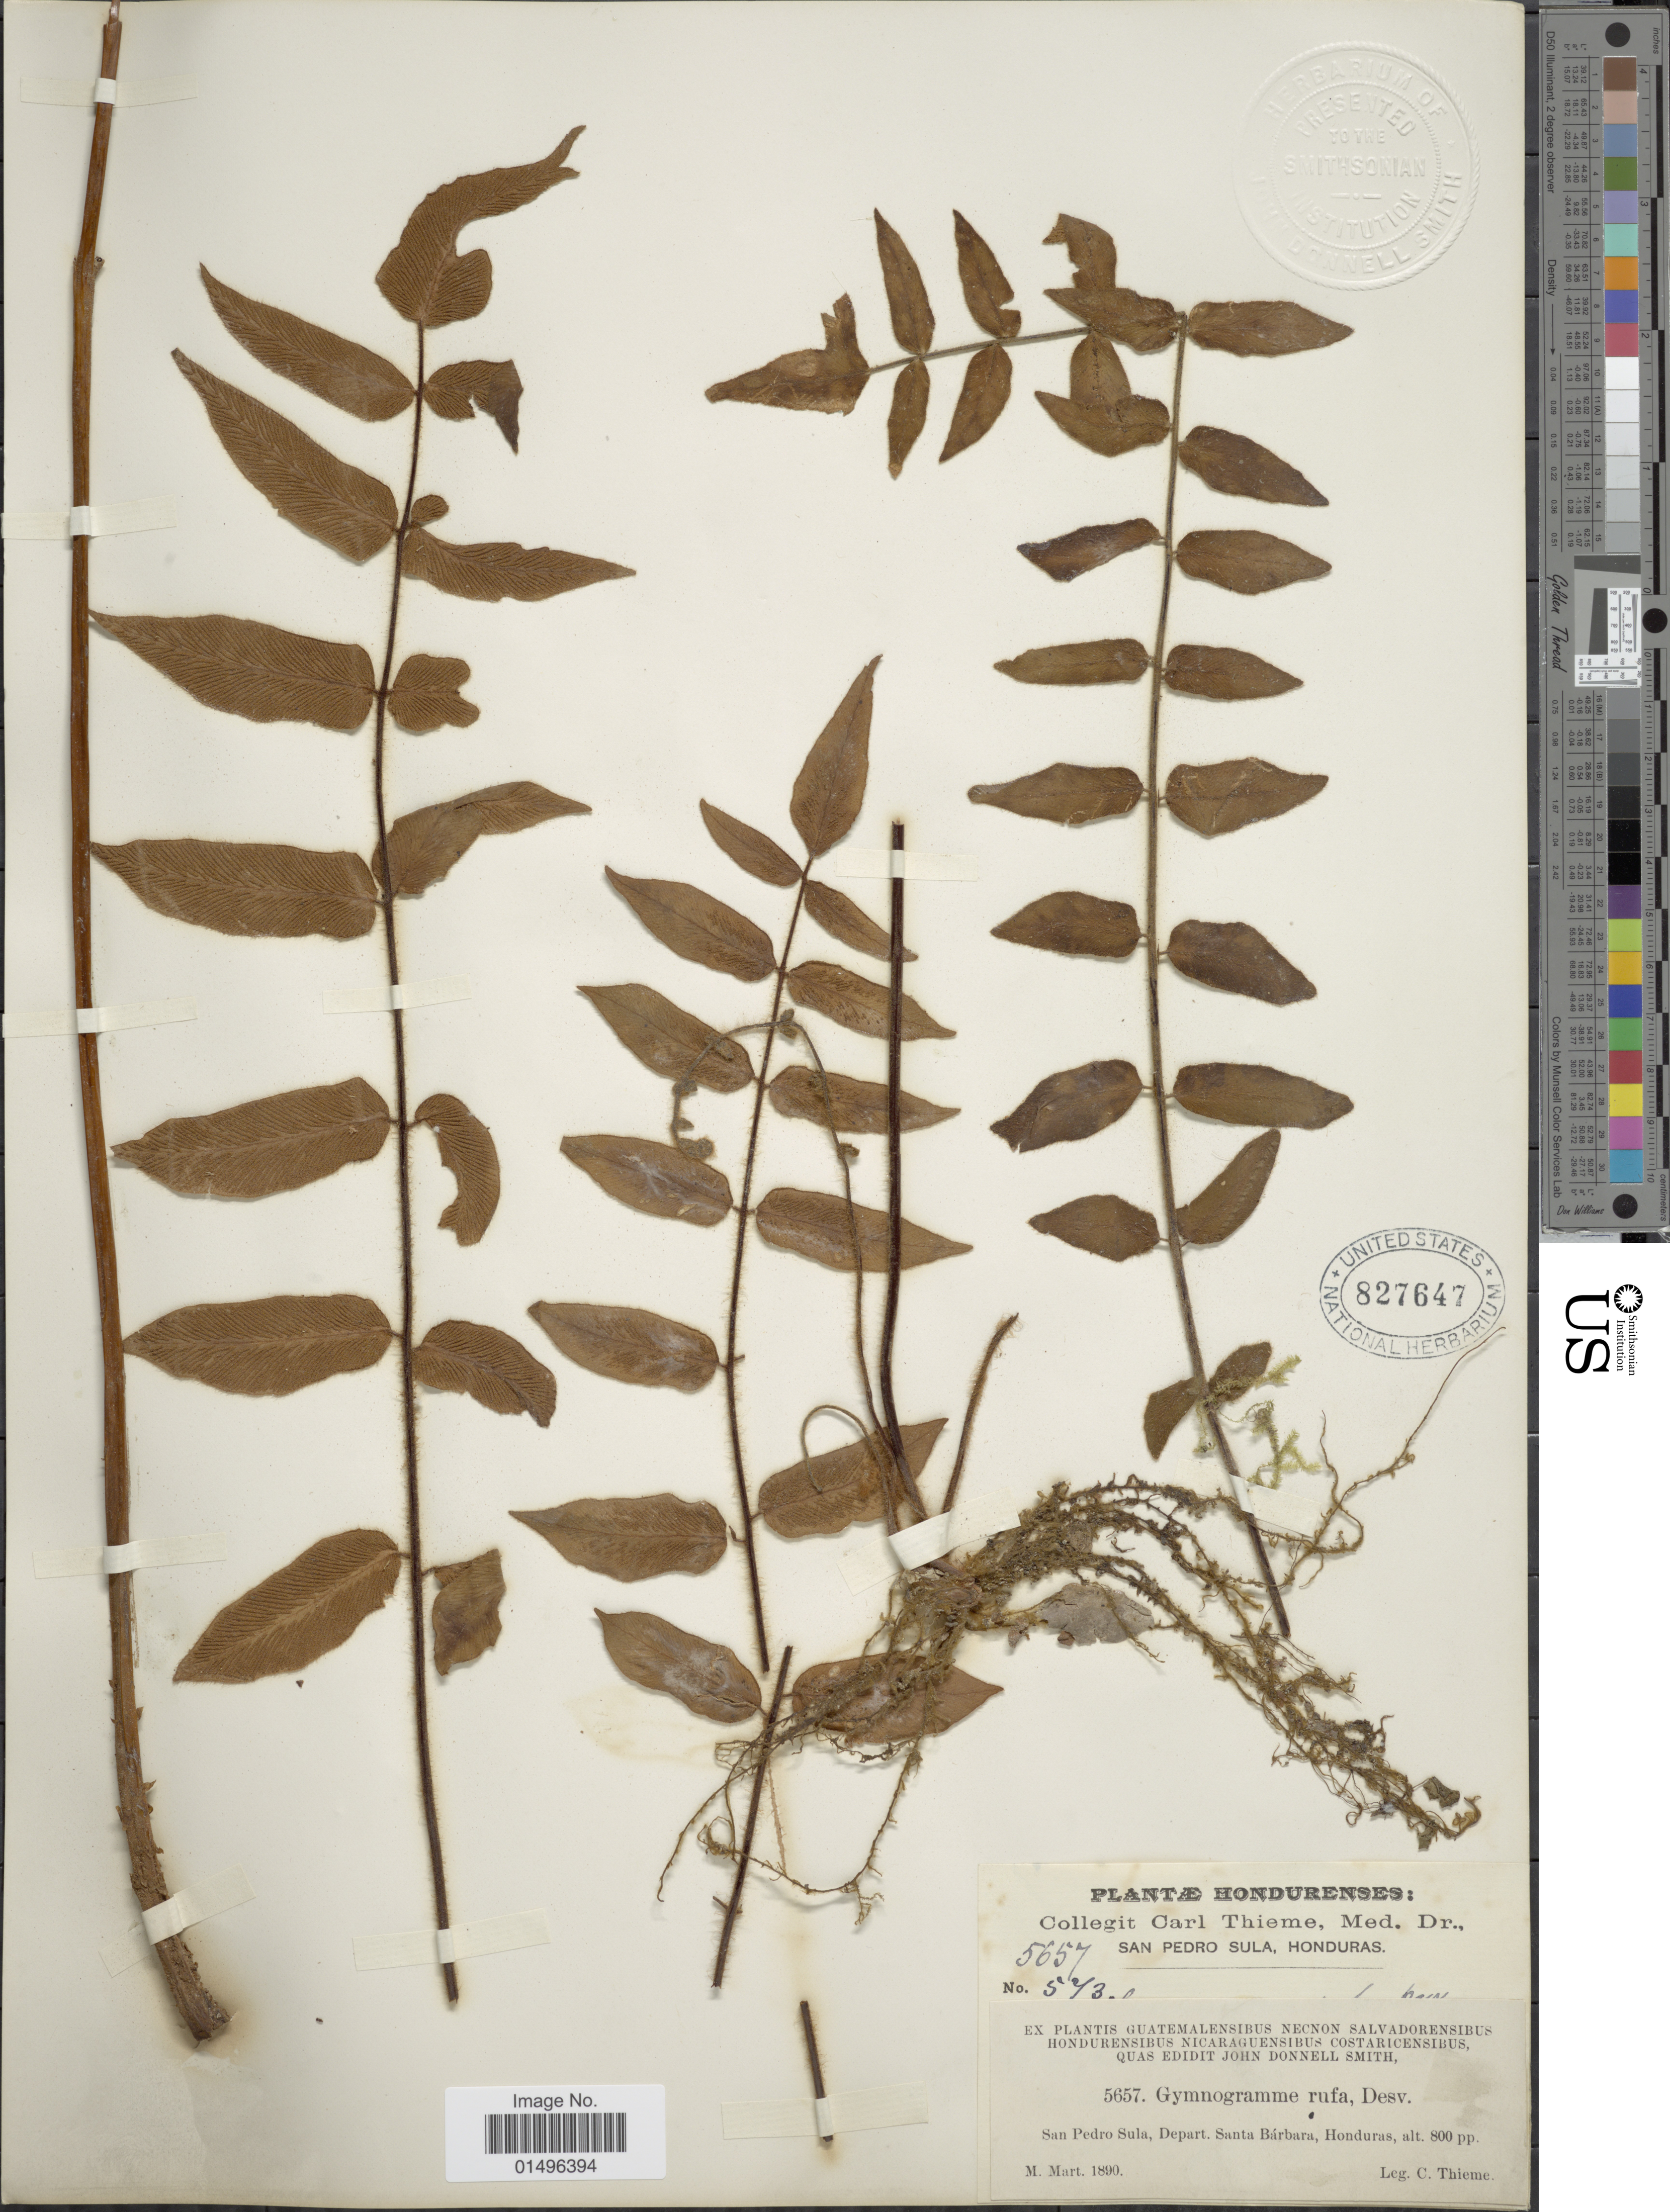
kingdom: Plantae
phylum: Tracheophyta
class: Polypodiopsida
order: Polypodiales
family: Pteridaceae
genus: Hemionitis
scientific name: Hemionitis rufa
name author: (L.) Sw.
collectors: C. Thieme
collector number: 5657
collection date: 1890-03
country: Honduras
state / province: Santa Bárbara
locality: Hondurenses, San Pedro Sula, Depart. Santa Barbara, Honduras.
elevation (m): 244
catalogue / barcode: US 827647